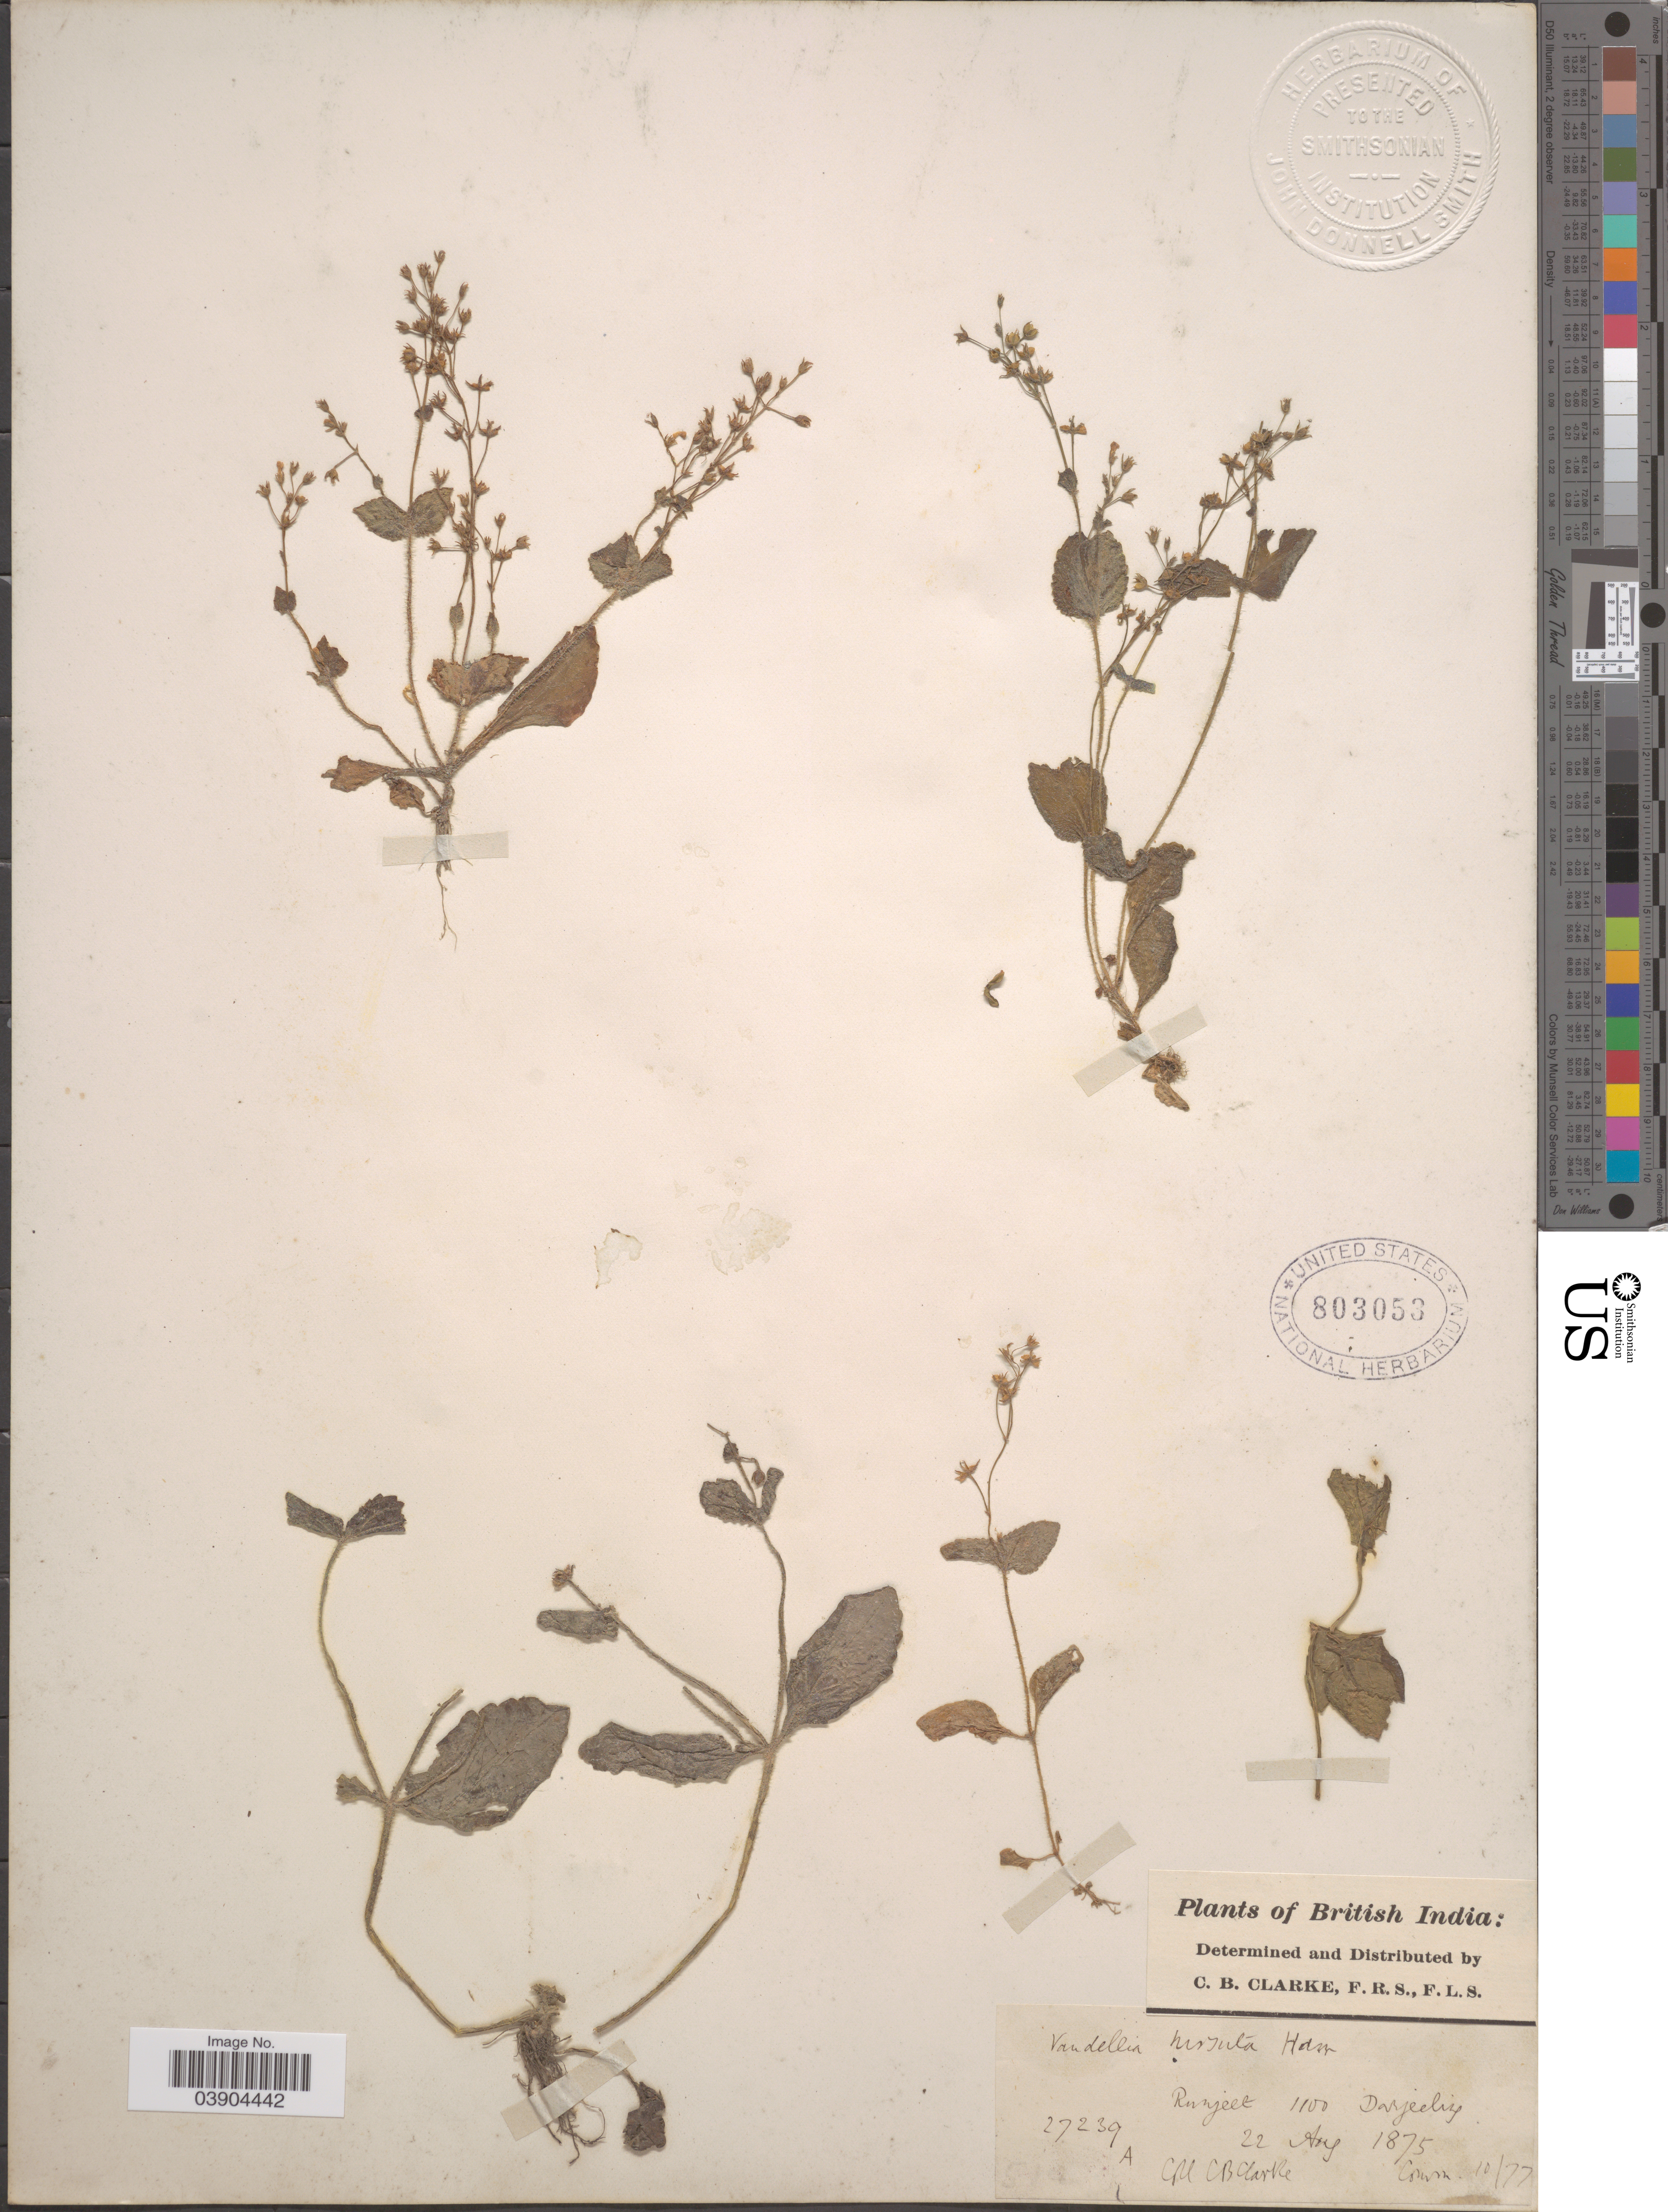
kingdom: Plantae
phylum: Tracheophyta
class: Magnoliopsida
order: Lamiales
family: Linderniaceae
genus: Lindernia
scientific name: Lindernia hirsuta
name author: (Benth.) Wettst.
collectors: C. B. Clarke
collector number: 27239A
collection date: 1875-08-22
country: India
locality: British India. Runjeet. Darjeeling.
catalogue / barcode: US 803053